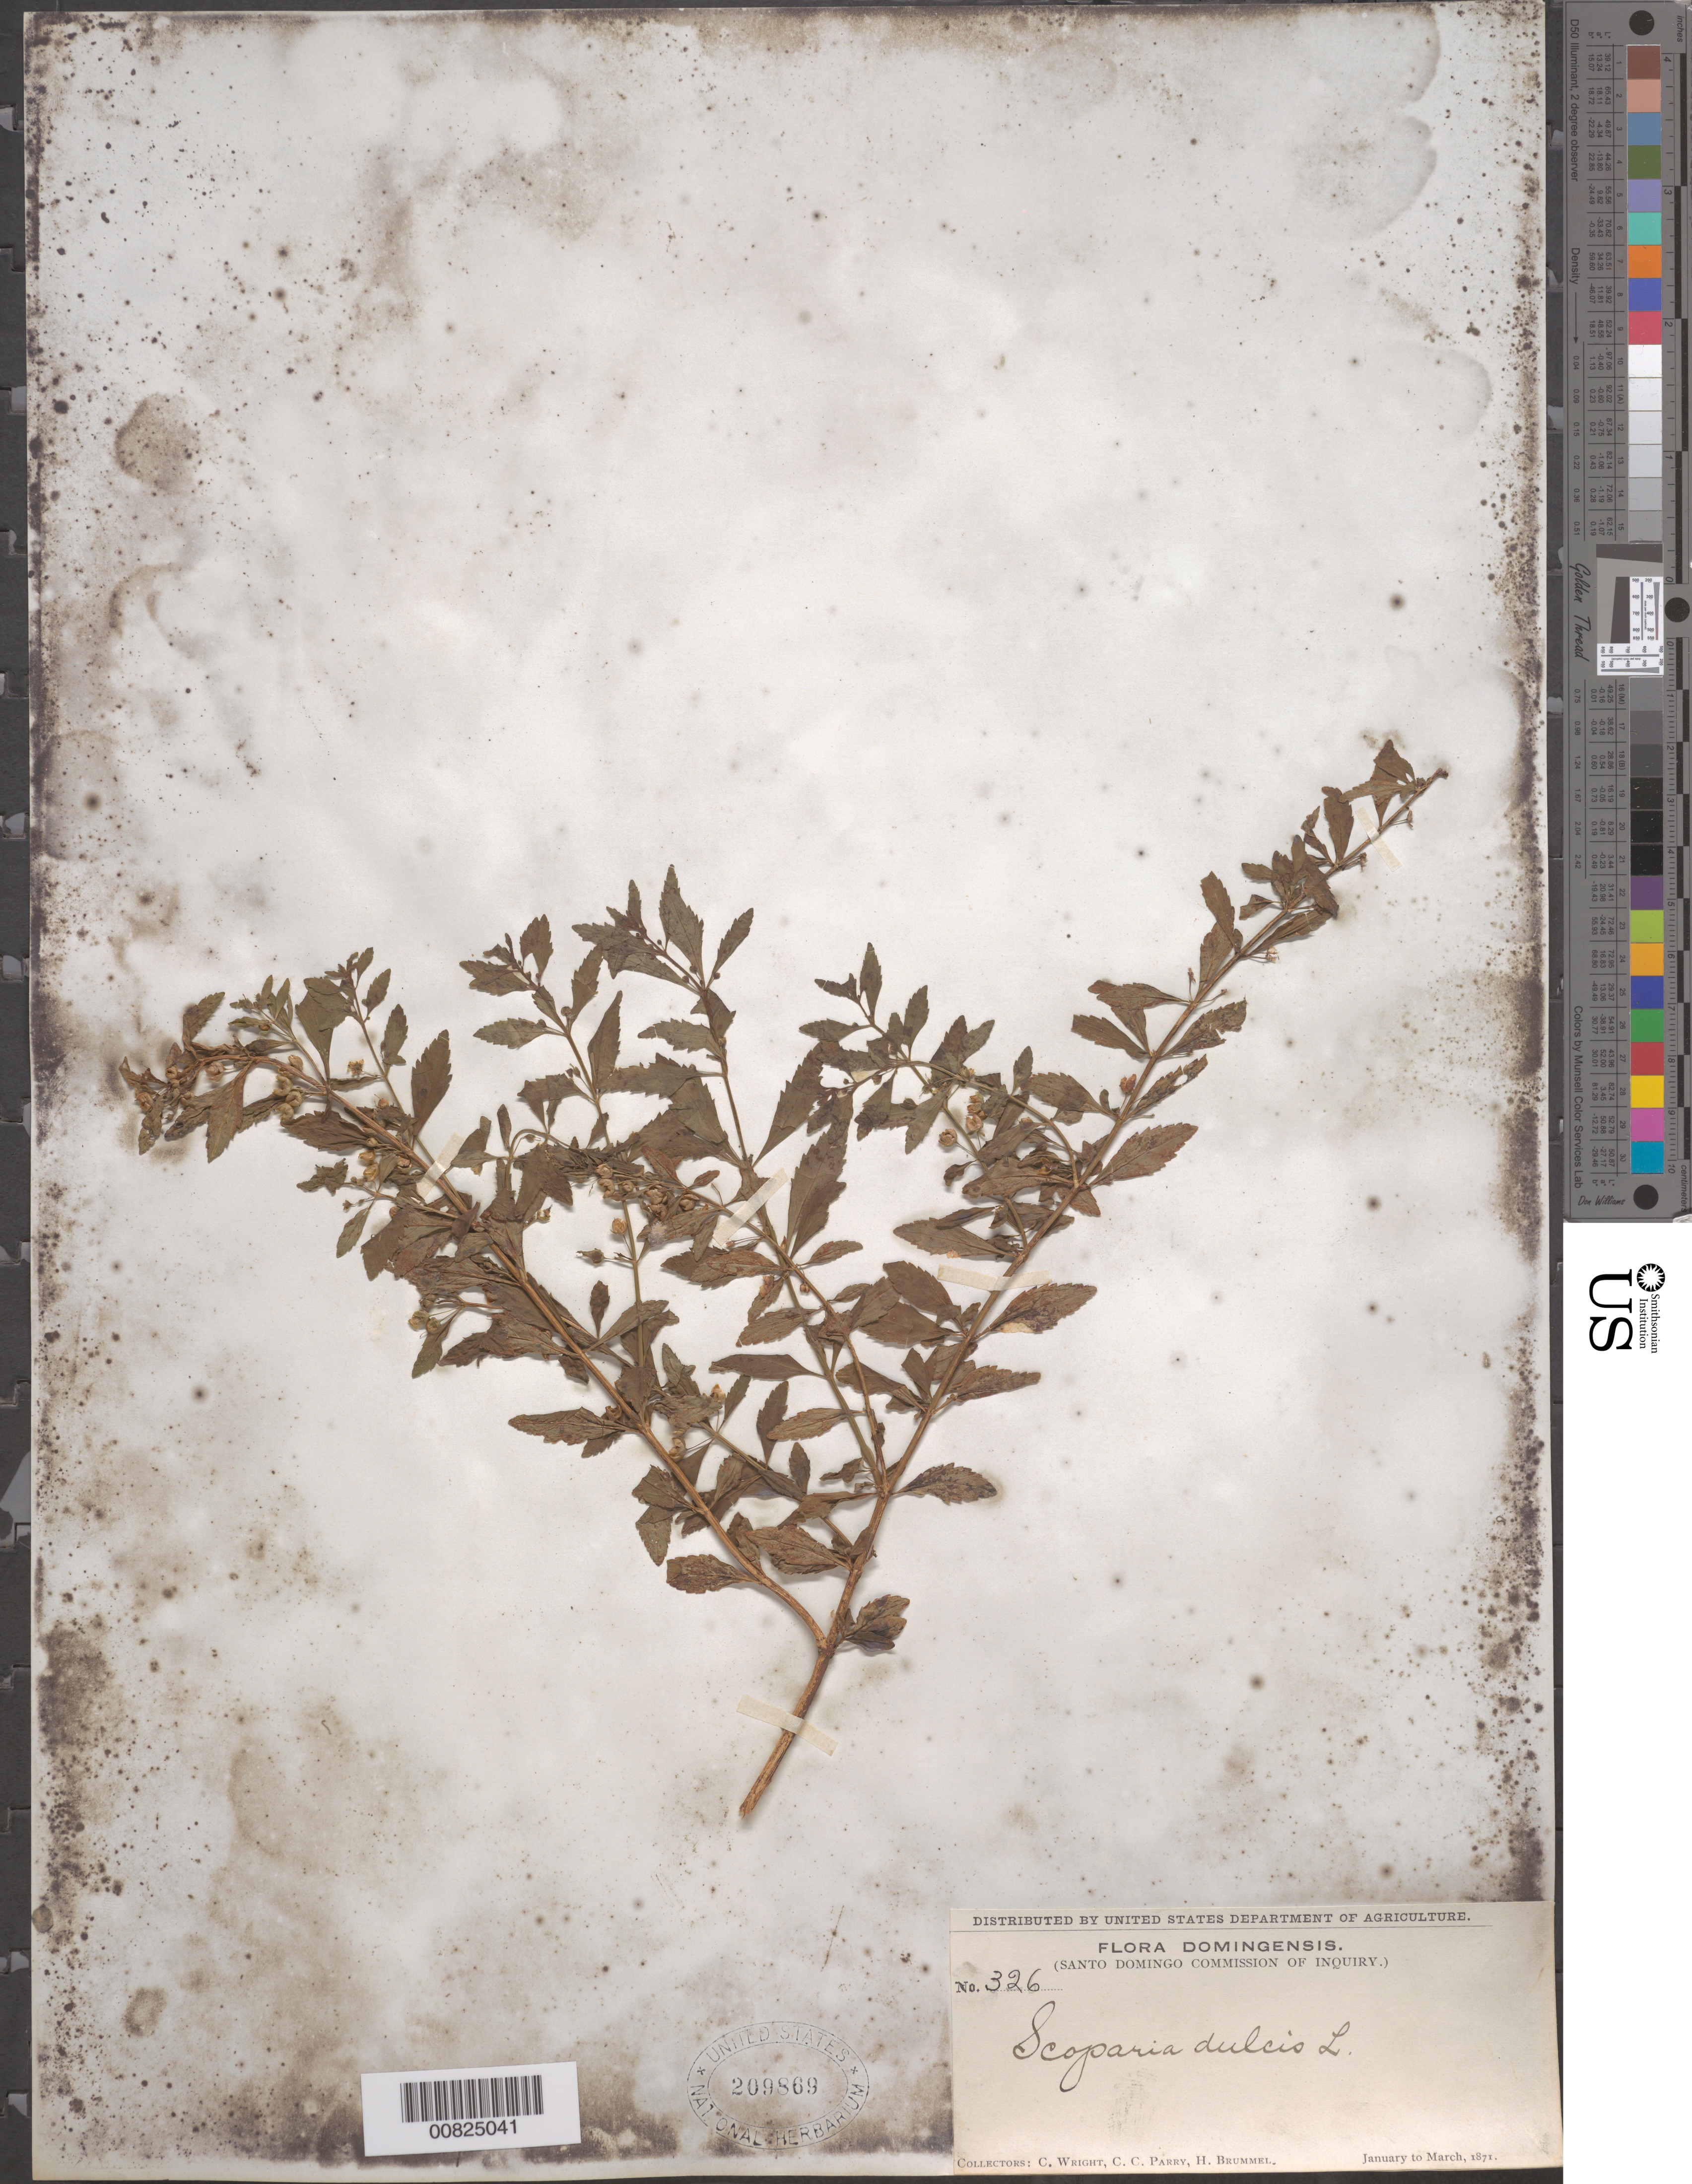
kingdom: Plantae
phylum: Tracheophyta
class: Magnoliopsida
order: Lamiales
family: Plantaginaceae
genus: Scoparia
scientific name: Scoparia dulcis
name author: L.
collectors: C. Wright, C. C. Parry & H. Brummel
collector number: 326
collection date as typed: Jan 1871 to -- Mar 1871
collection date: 1871-01/1871-03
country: Dominican Republic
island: Hispaniola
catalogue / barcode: US 209869